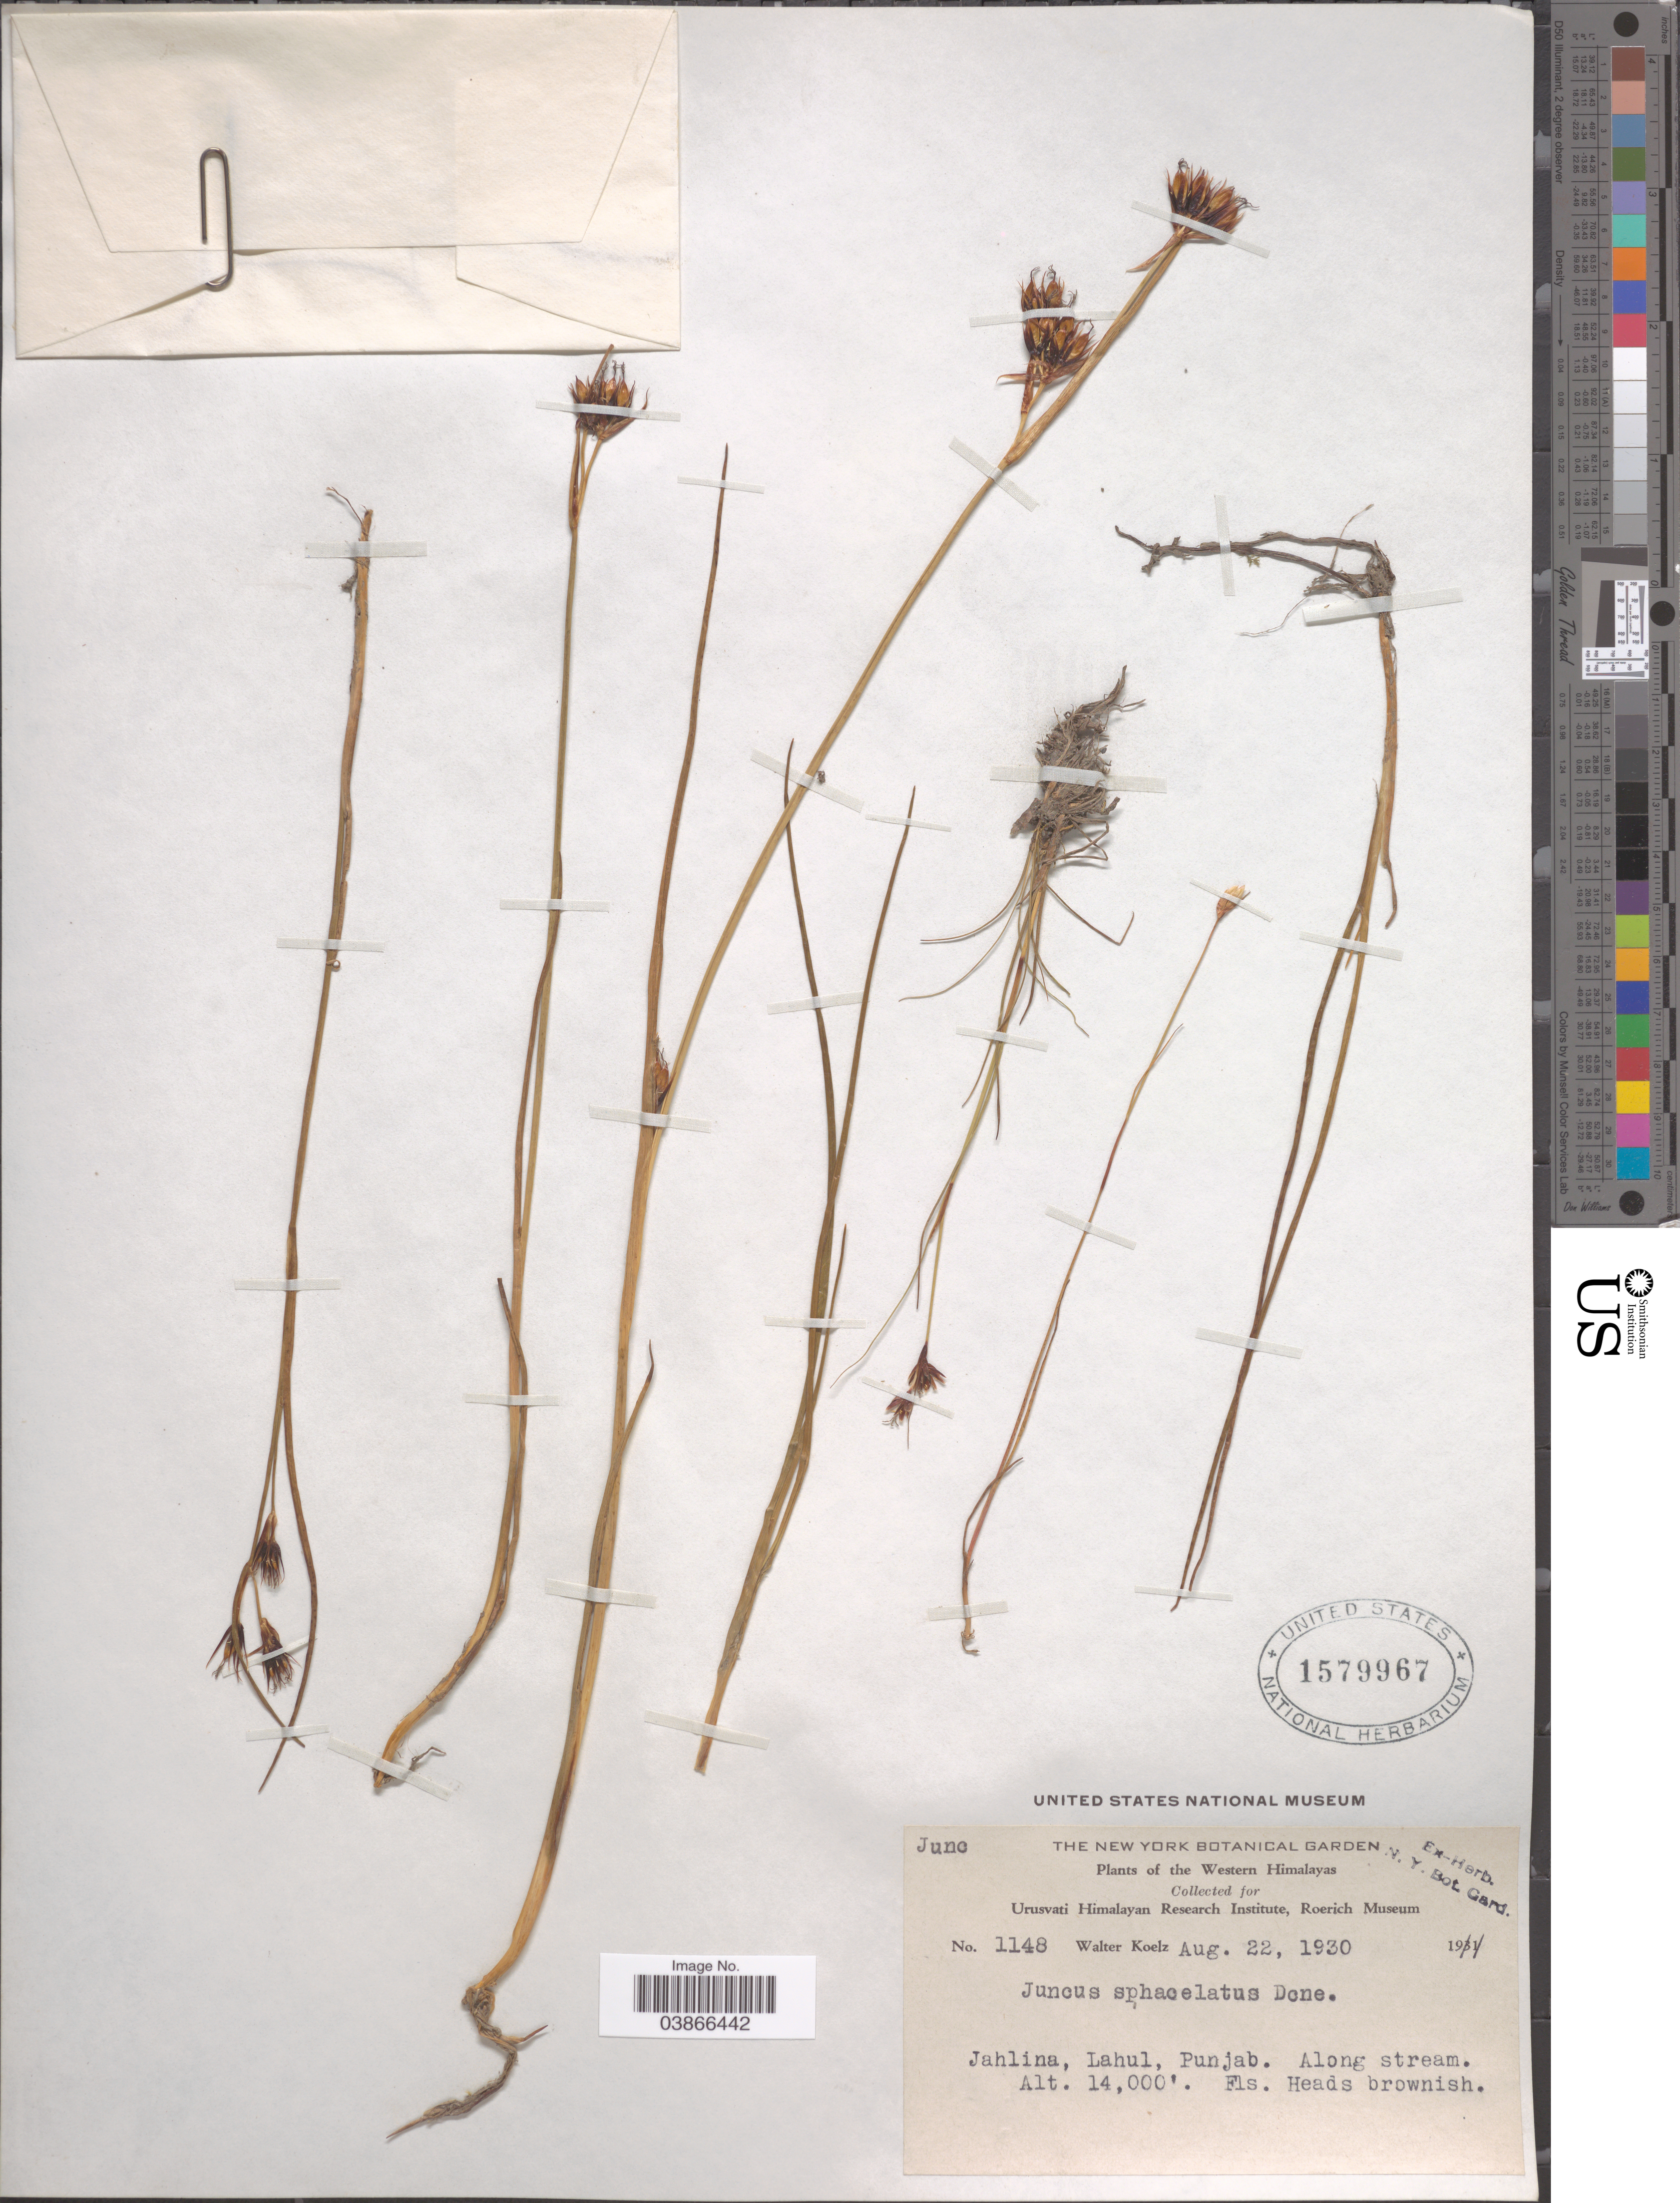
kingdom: Plantae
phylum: Tracheophyta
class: Liliopsida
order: Poales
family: Juncaceae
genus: Juncus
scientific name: Juncus sphacelatus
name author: Decne.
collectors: W. N. Koelz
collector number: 1148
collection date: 1930-08-22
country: India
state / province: Punjab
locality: The Western Himalayas. Jahlina, Lahul.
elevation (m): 4267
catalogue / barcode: US 1579967